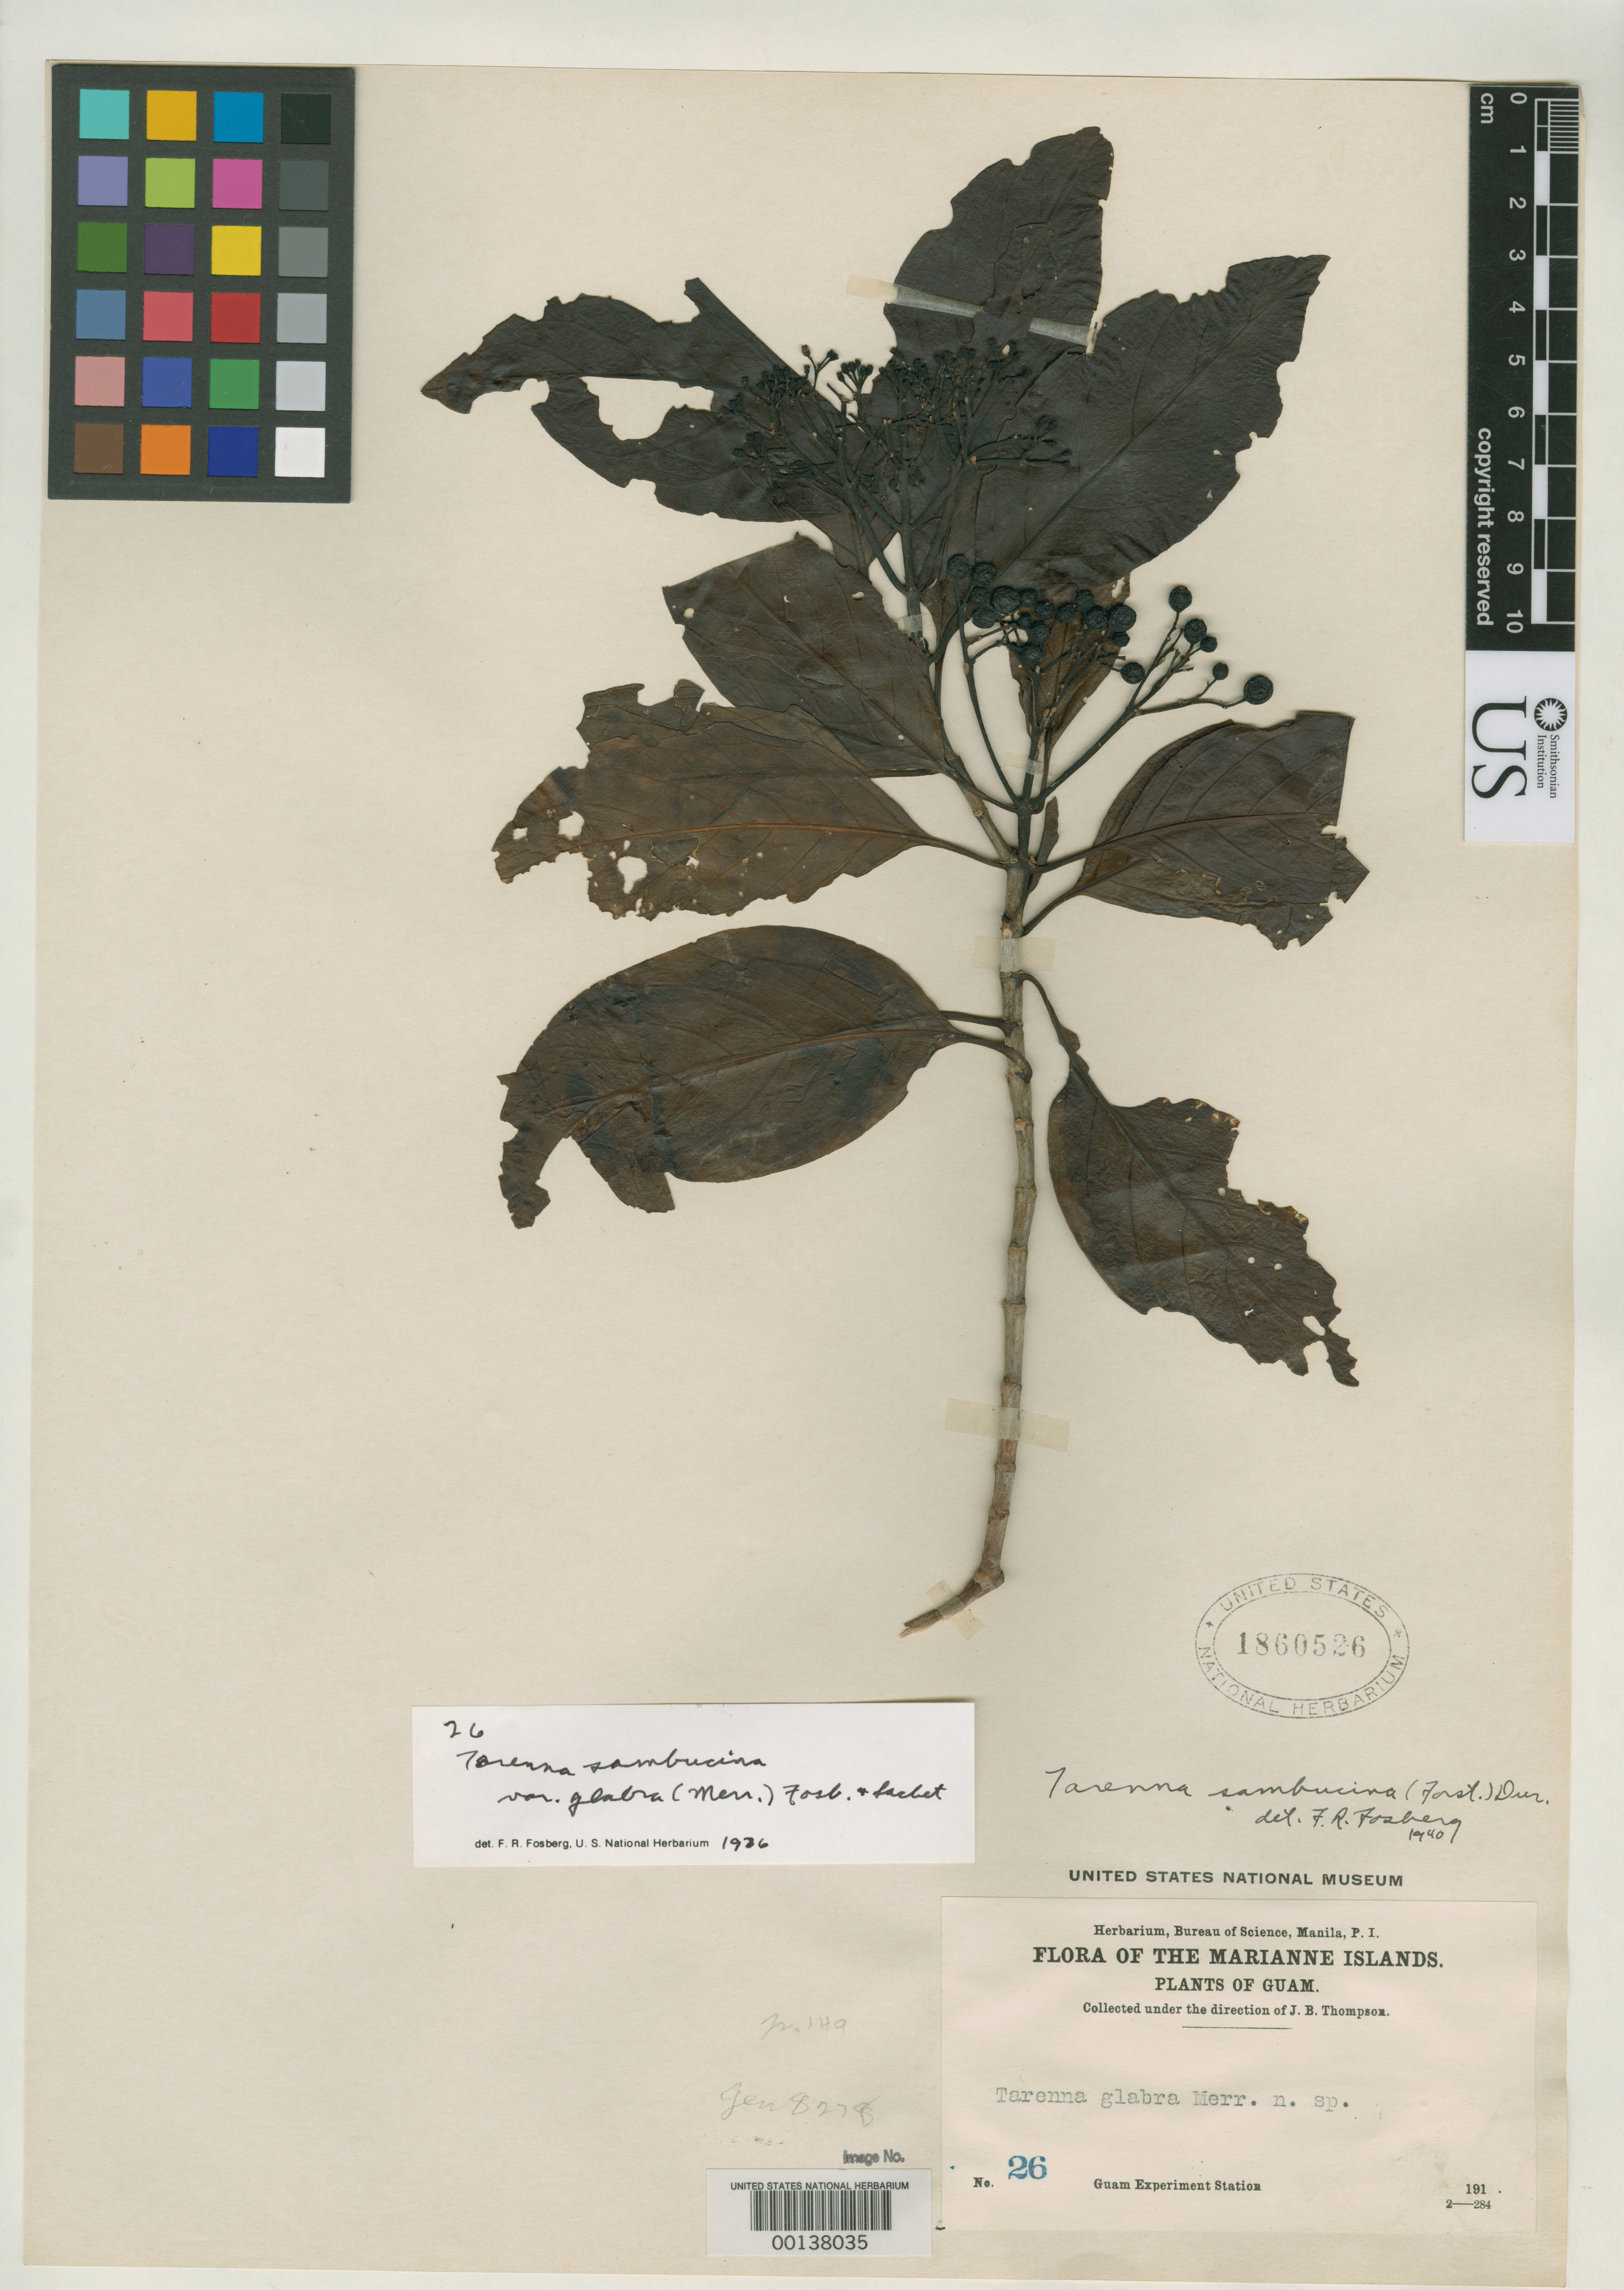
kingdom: Plantae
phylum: Tracheophyta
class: Magnoliopsida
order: Gentianales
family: Rubiaceae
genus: Tarenna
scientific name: Tarenna glabra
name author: Merr.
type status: Isotype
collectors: Guam Exp. Sta.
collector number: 26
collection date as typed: Nov 1911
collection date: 1911-11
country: Guam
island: Guam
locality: At Talijuice.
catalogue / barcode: US 1860526